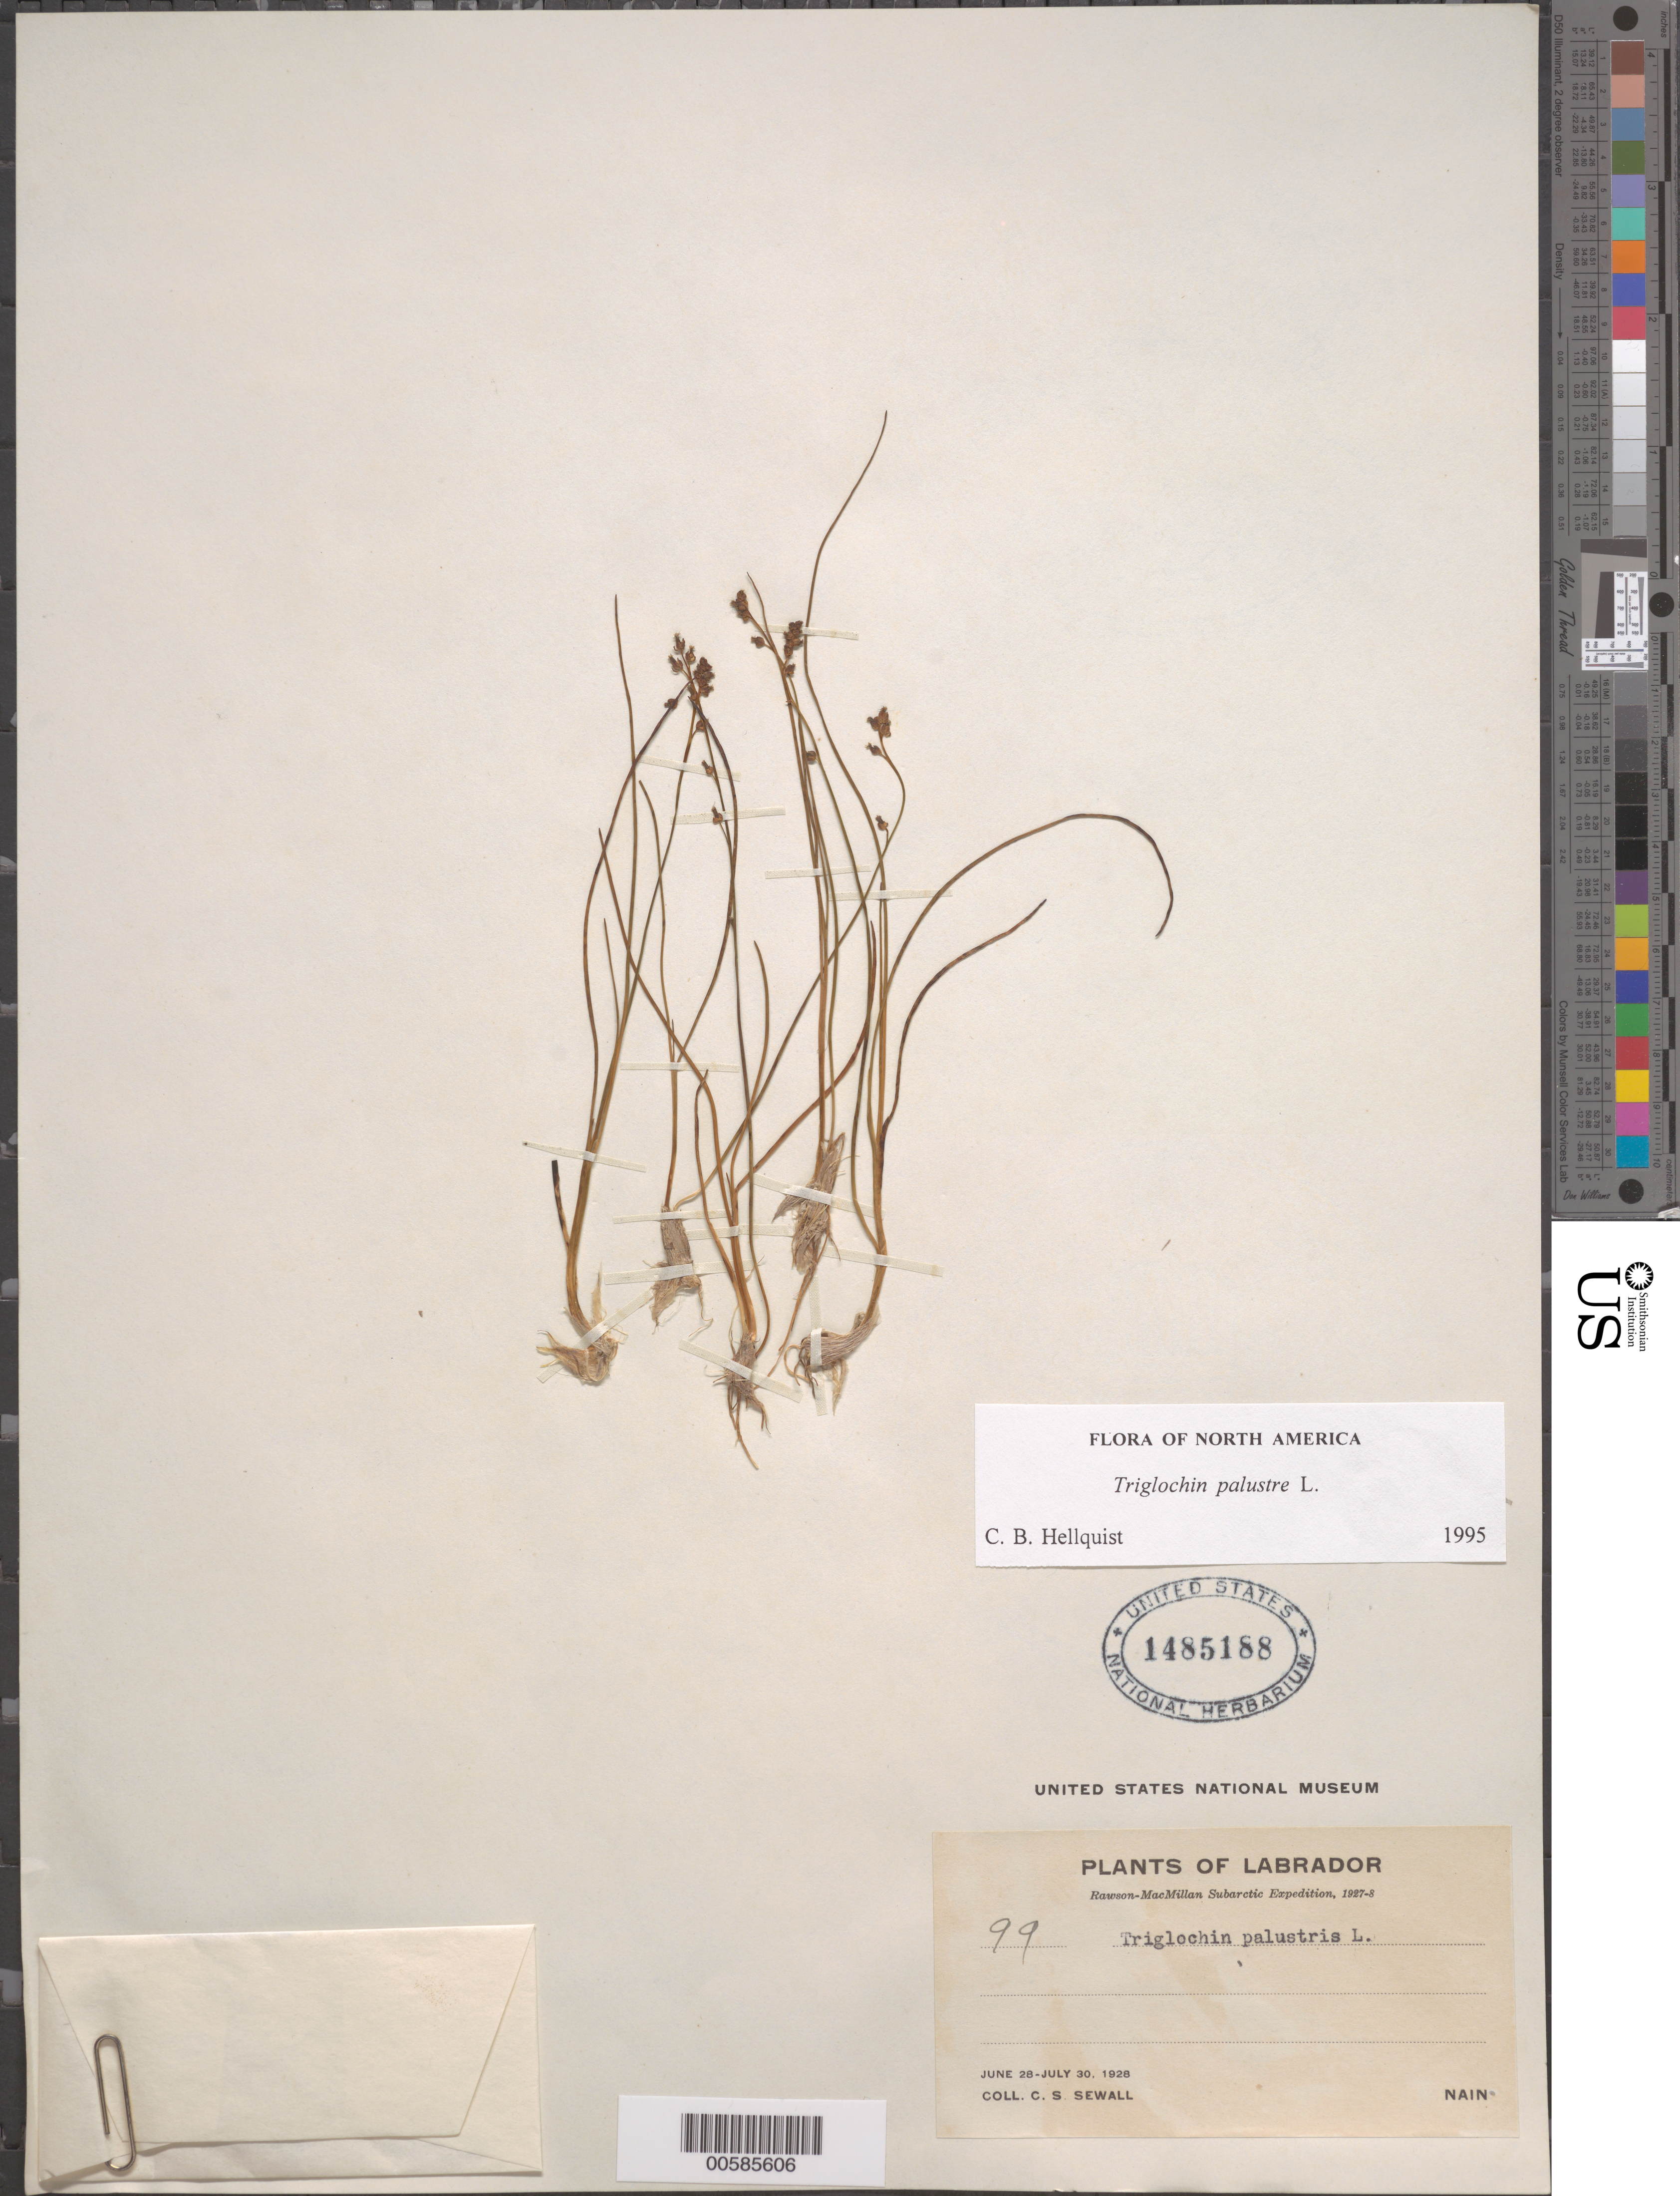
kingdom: Plantae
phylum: Tracheophyta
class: Liliopsida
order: Alismatales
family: Juncaginaceae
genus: Triglochin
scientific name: Triglochin palustris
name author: L.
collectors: C. Sewall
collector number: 99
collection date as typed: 28 Jun 1928 to 30 Jul 1938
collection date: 1928-06-28/1938-07-30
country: Canada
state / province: Newfoundland and Labrador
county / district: Torngat Mountains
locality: Labrador, Nain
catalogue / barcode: US 1485188